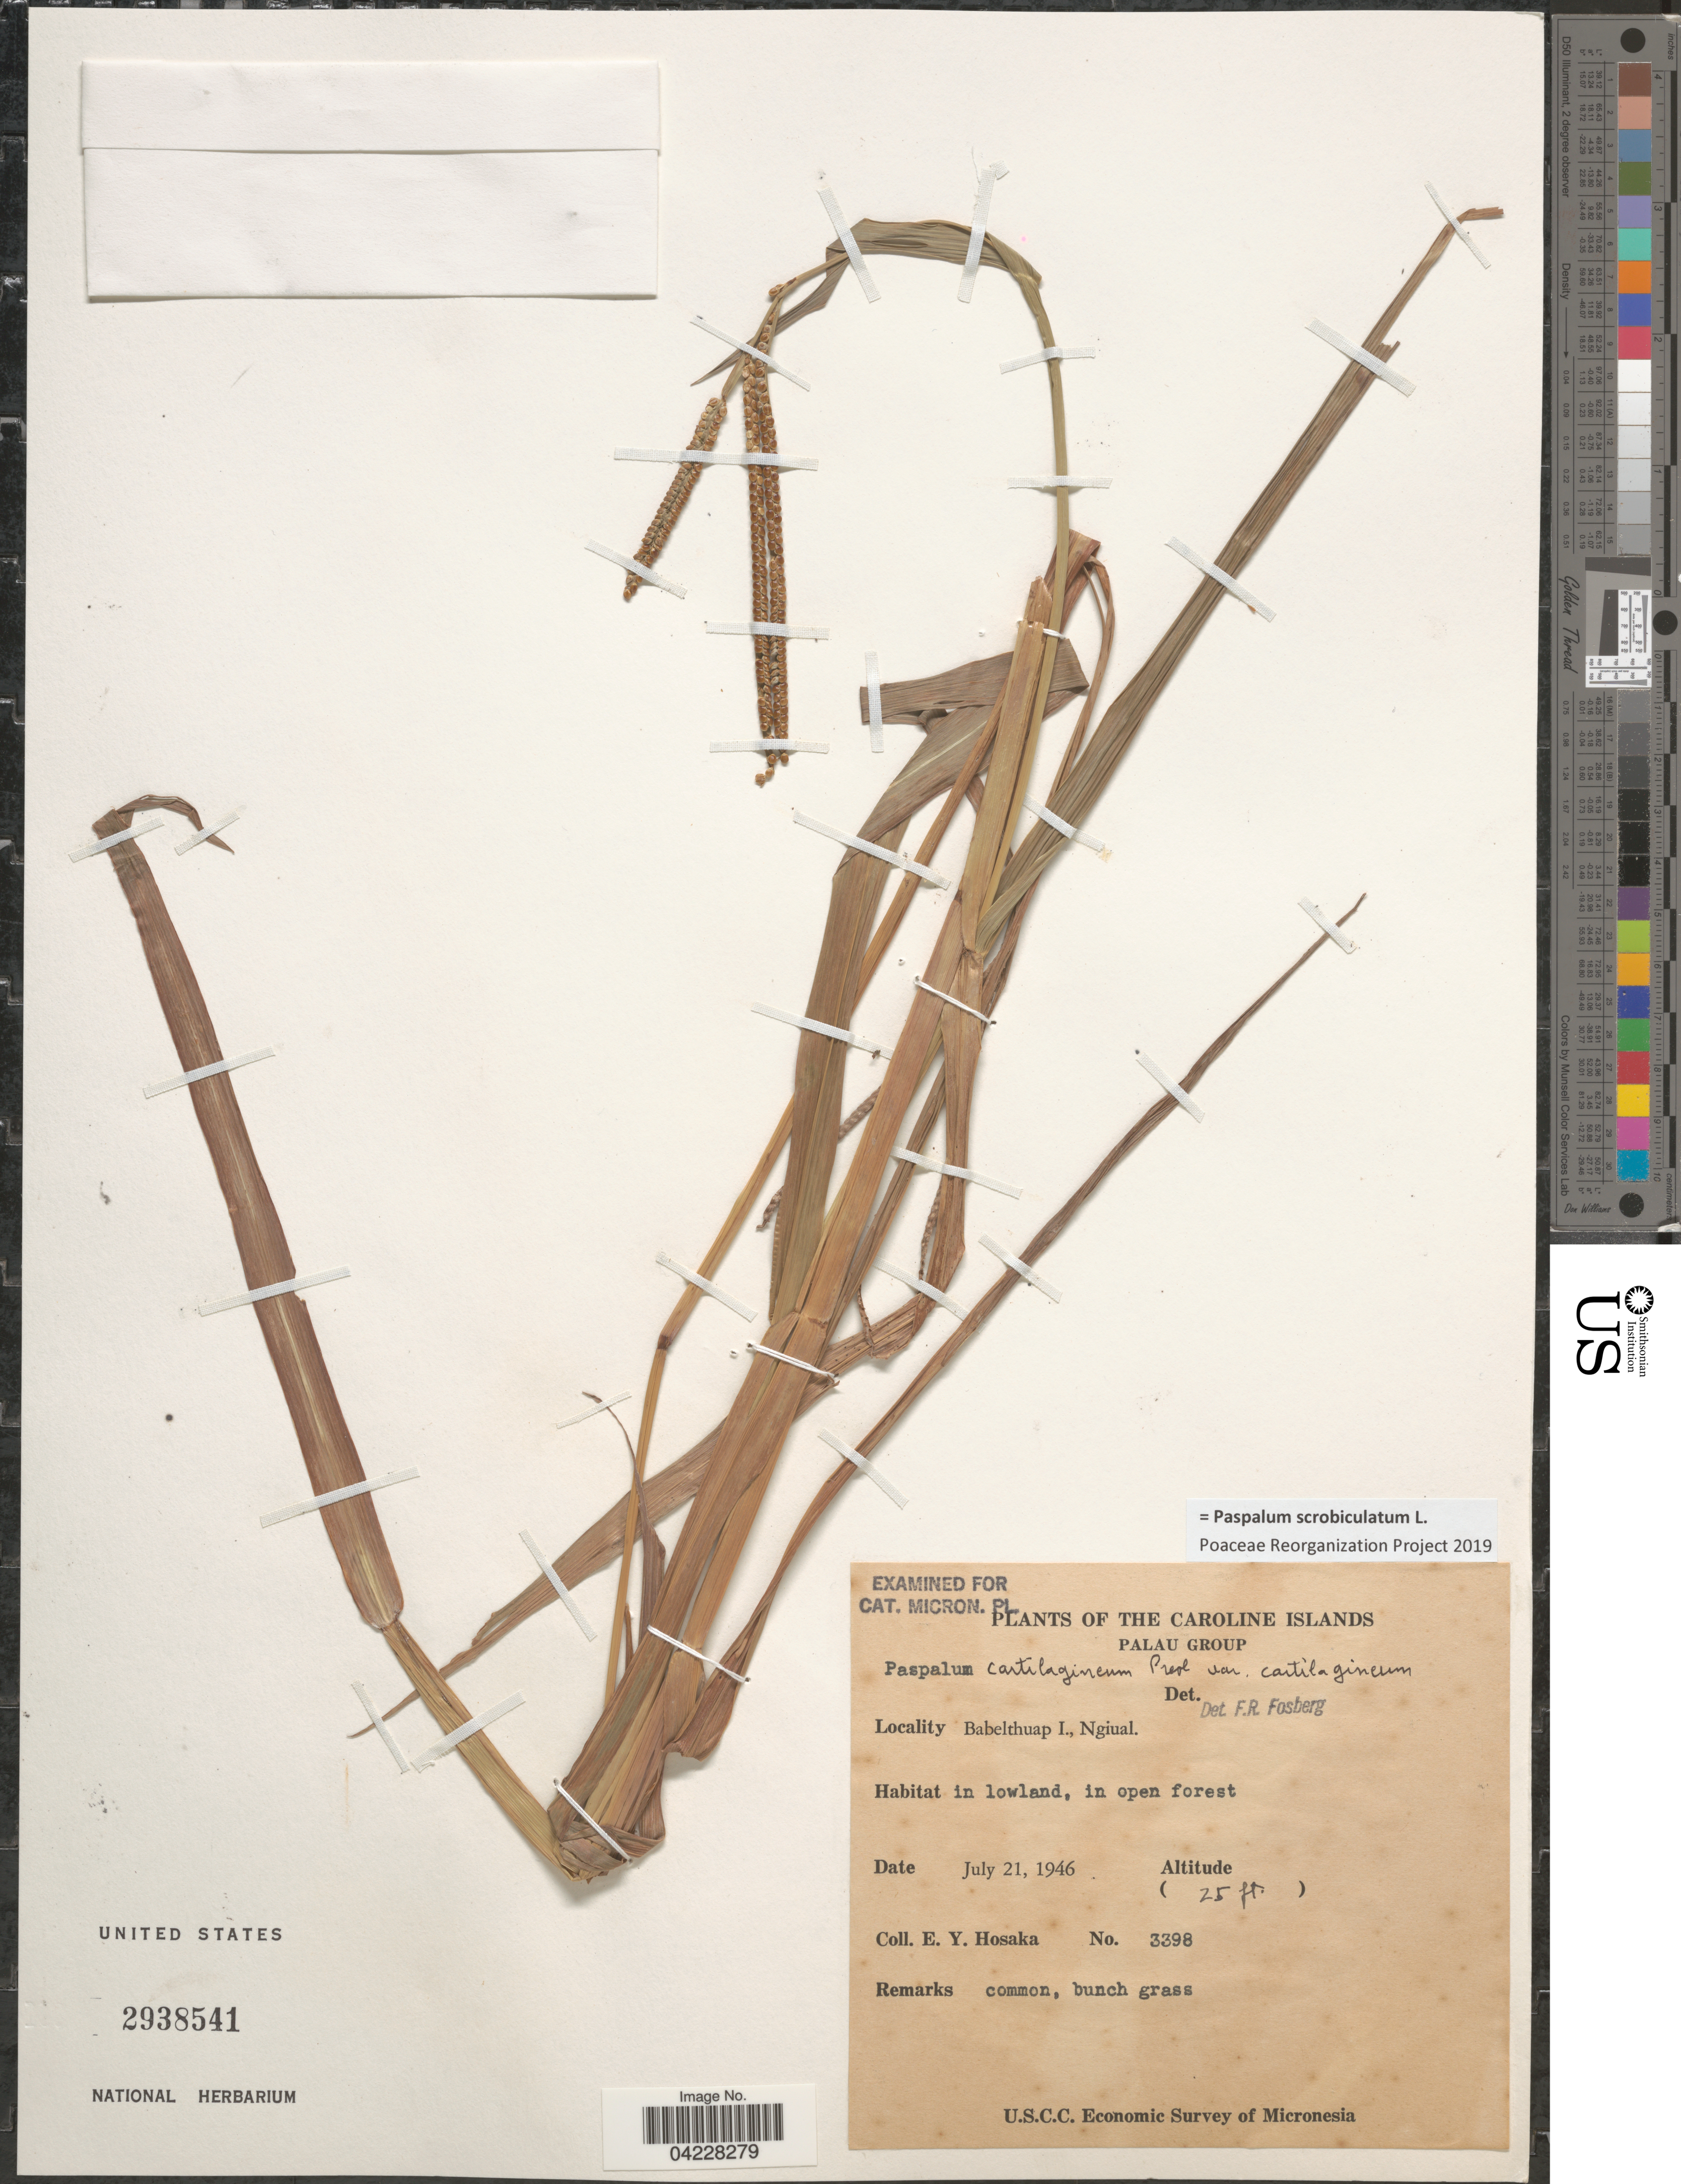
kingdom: Plantae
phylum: Tracheophyta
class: Liliopsida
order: Poales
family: Poaceae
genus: Paspalum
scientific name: Paspalum scrobiculatum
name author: L.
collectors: E. Y. Hosaka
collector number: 3398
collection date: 1946-07-21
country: Palau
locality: The Caroline Islands. Palau Group. Babelthuap I., Ngiual. In lowland, in open forest. U.S.C.C. Economic Survey of Micronesia.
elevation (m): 8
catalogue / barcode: US 2938541